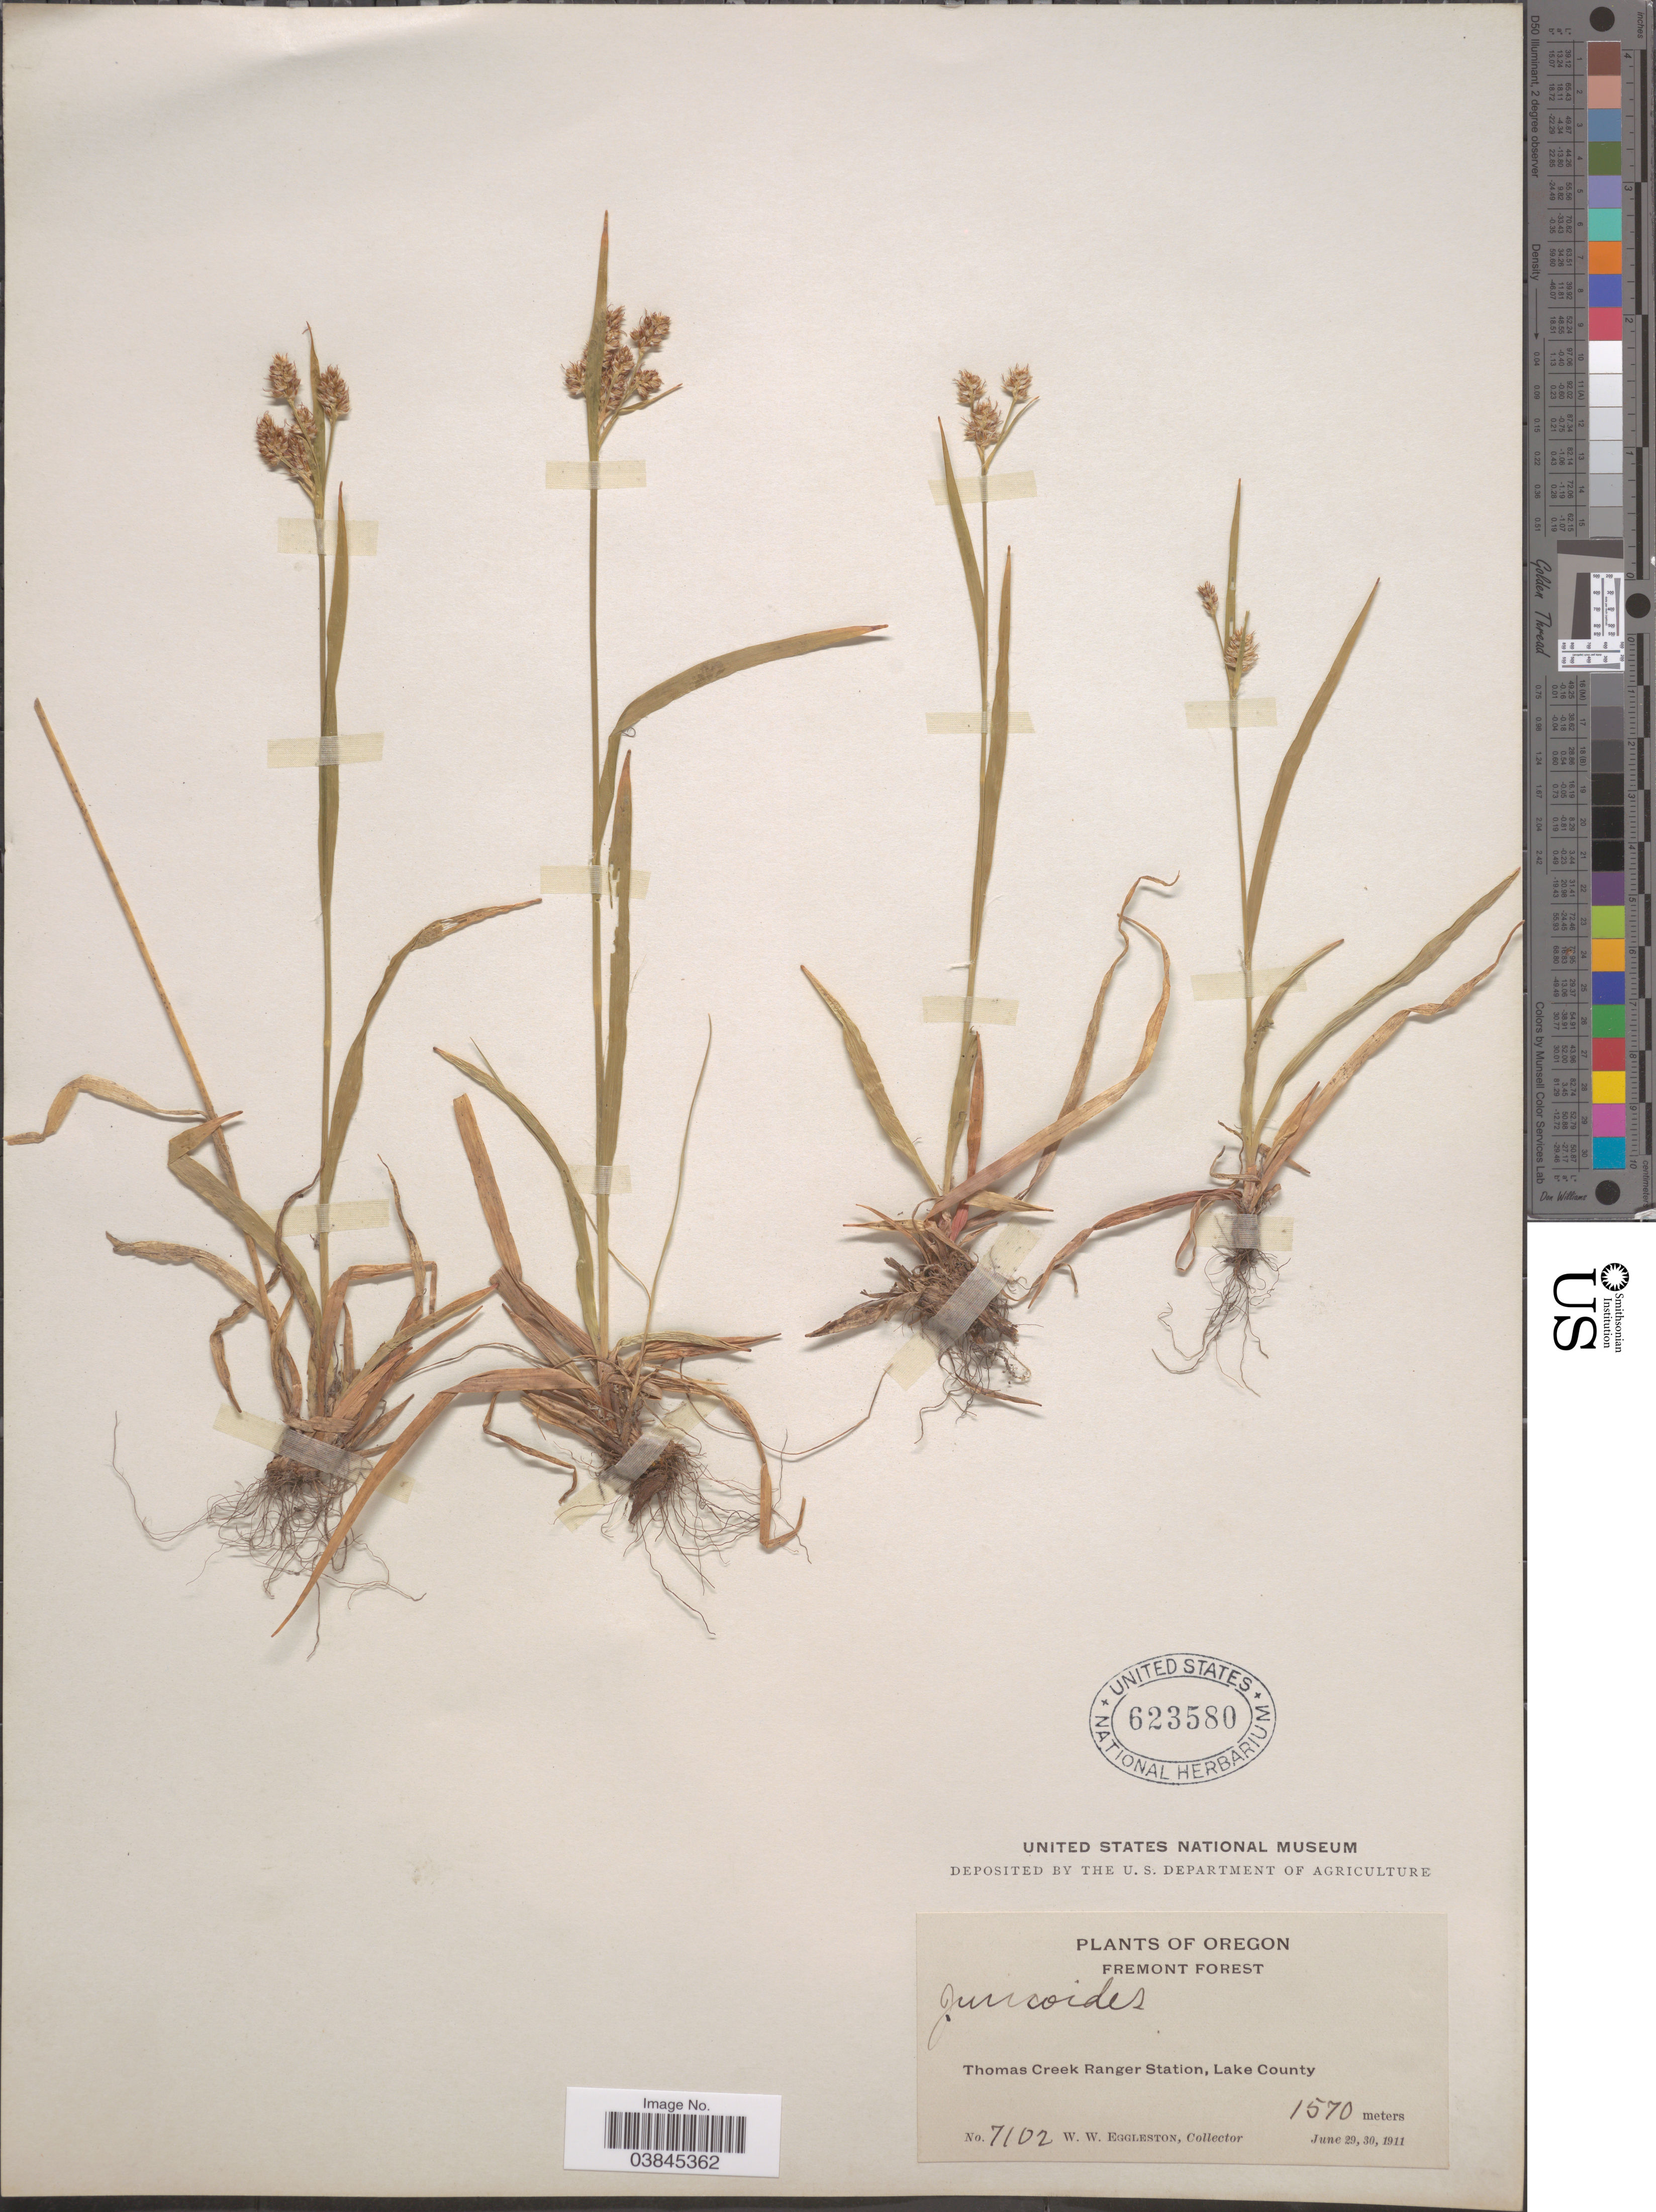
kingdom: Plantae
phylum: Tracheophyta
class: Liliopsida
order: Poales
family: Juncaceae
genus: Luzula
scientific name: Luzula campestris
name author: (L.) DC.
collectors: W. W. Eggleston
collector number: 7102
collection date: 1911-06-29/1911-06-30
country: United States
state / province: Oregon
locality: Fremont Forest. Thomas Creek Ranger Station, Lake County.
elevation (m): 1570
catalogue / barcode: US 623580